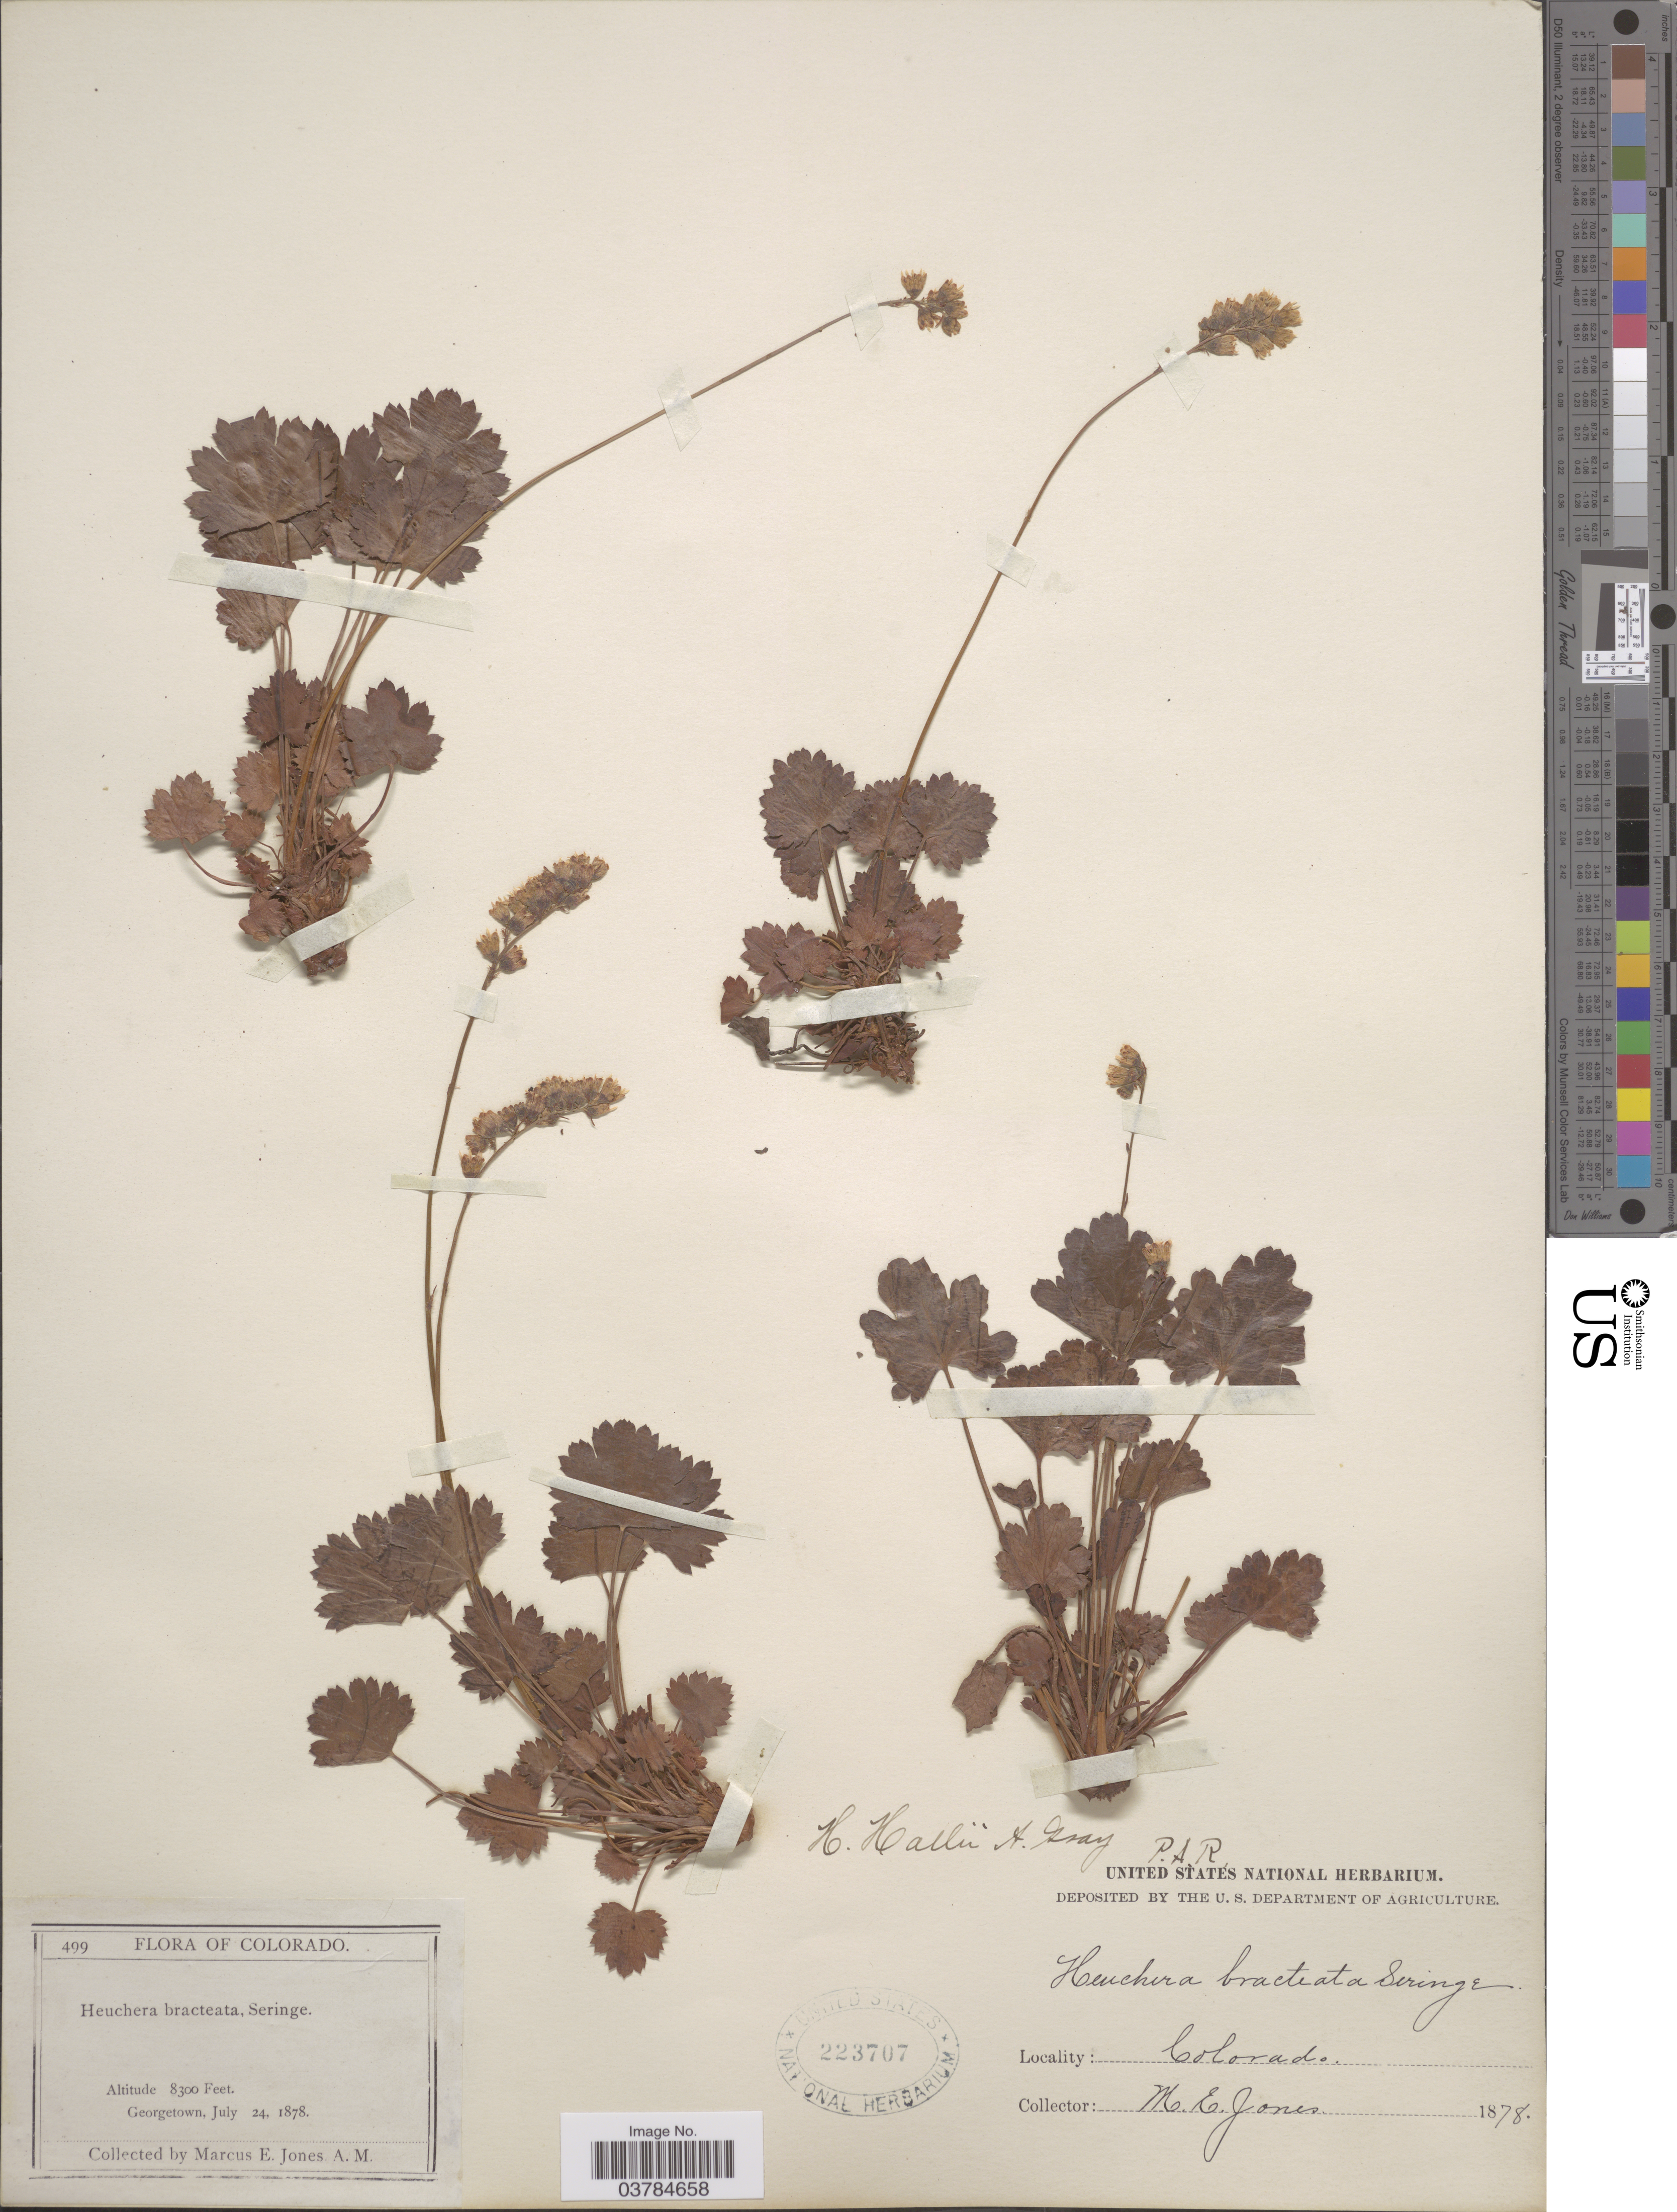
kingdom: Plantae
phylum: Tracheophyta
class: Magnoliopsida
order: Saxifragales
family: Saxifragaceae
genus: Heuchera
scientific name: Heuchera hallii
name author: A. Gray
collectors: M. E. Jones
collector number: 499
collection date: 1878-07-24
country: United States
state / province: Colorado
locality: Georgetown.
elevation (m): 2530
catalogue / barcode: US 223707